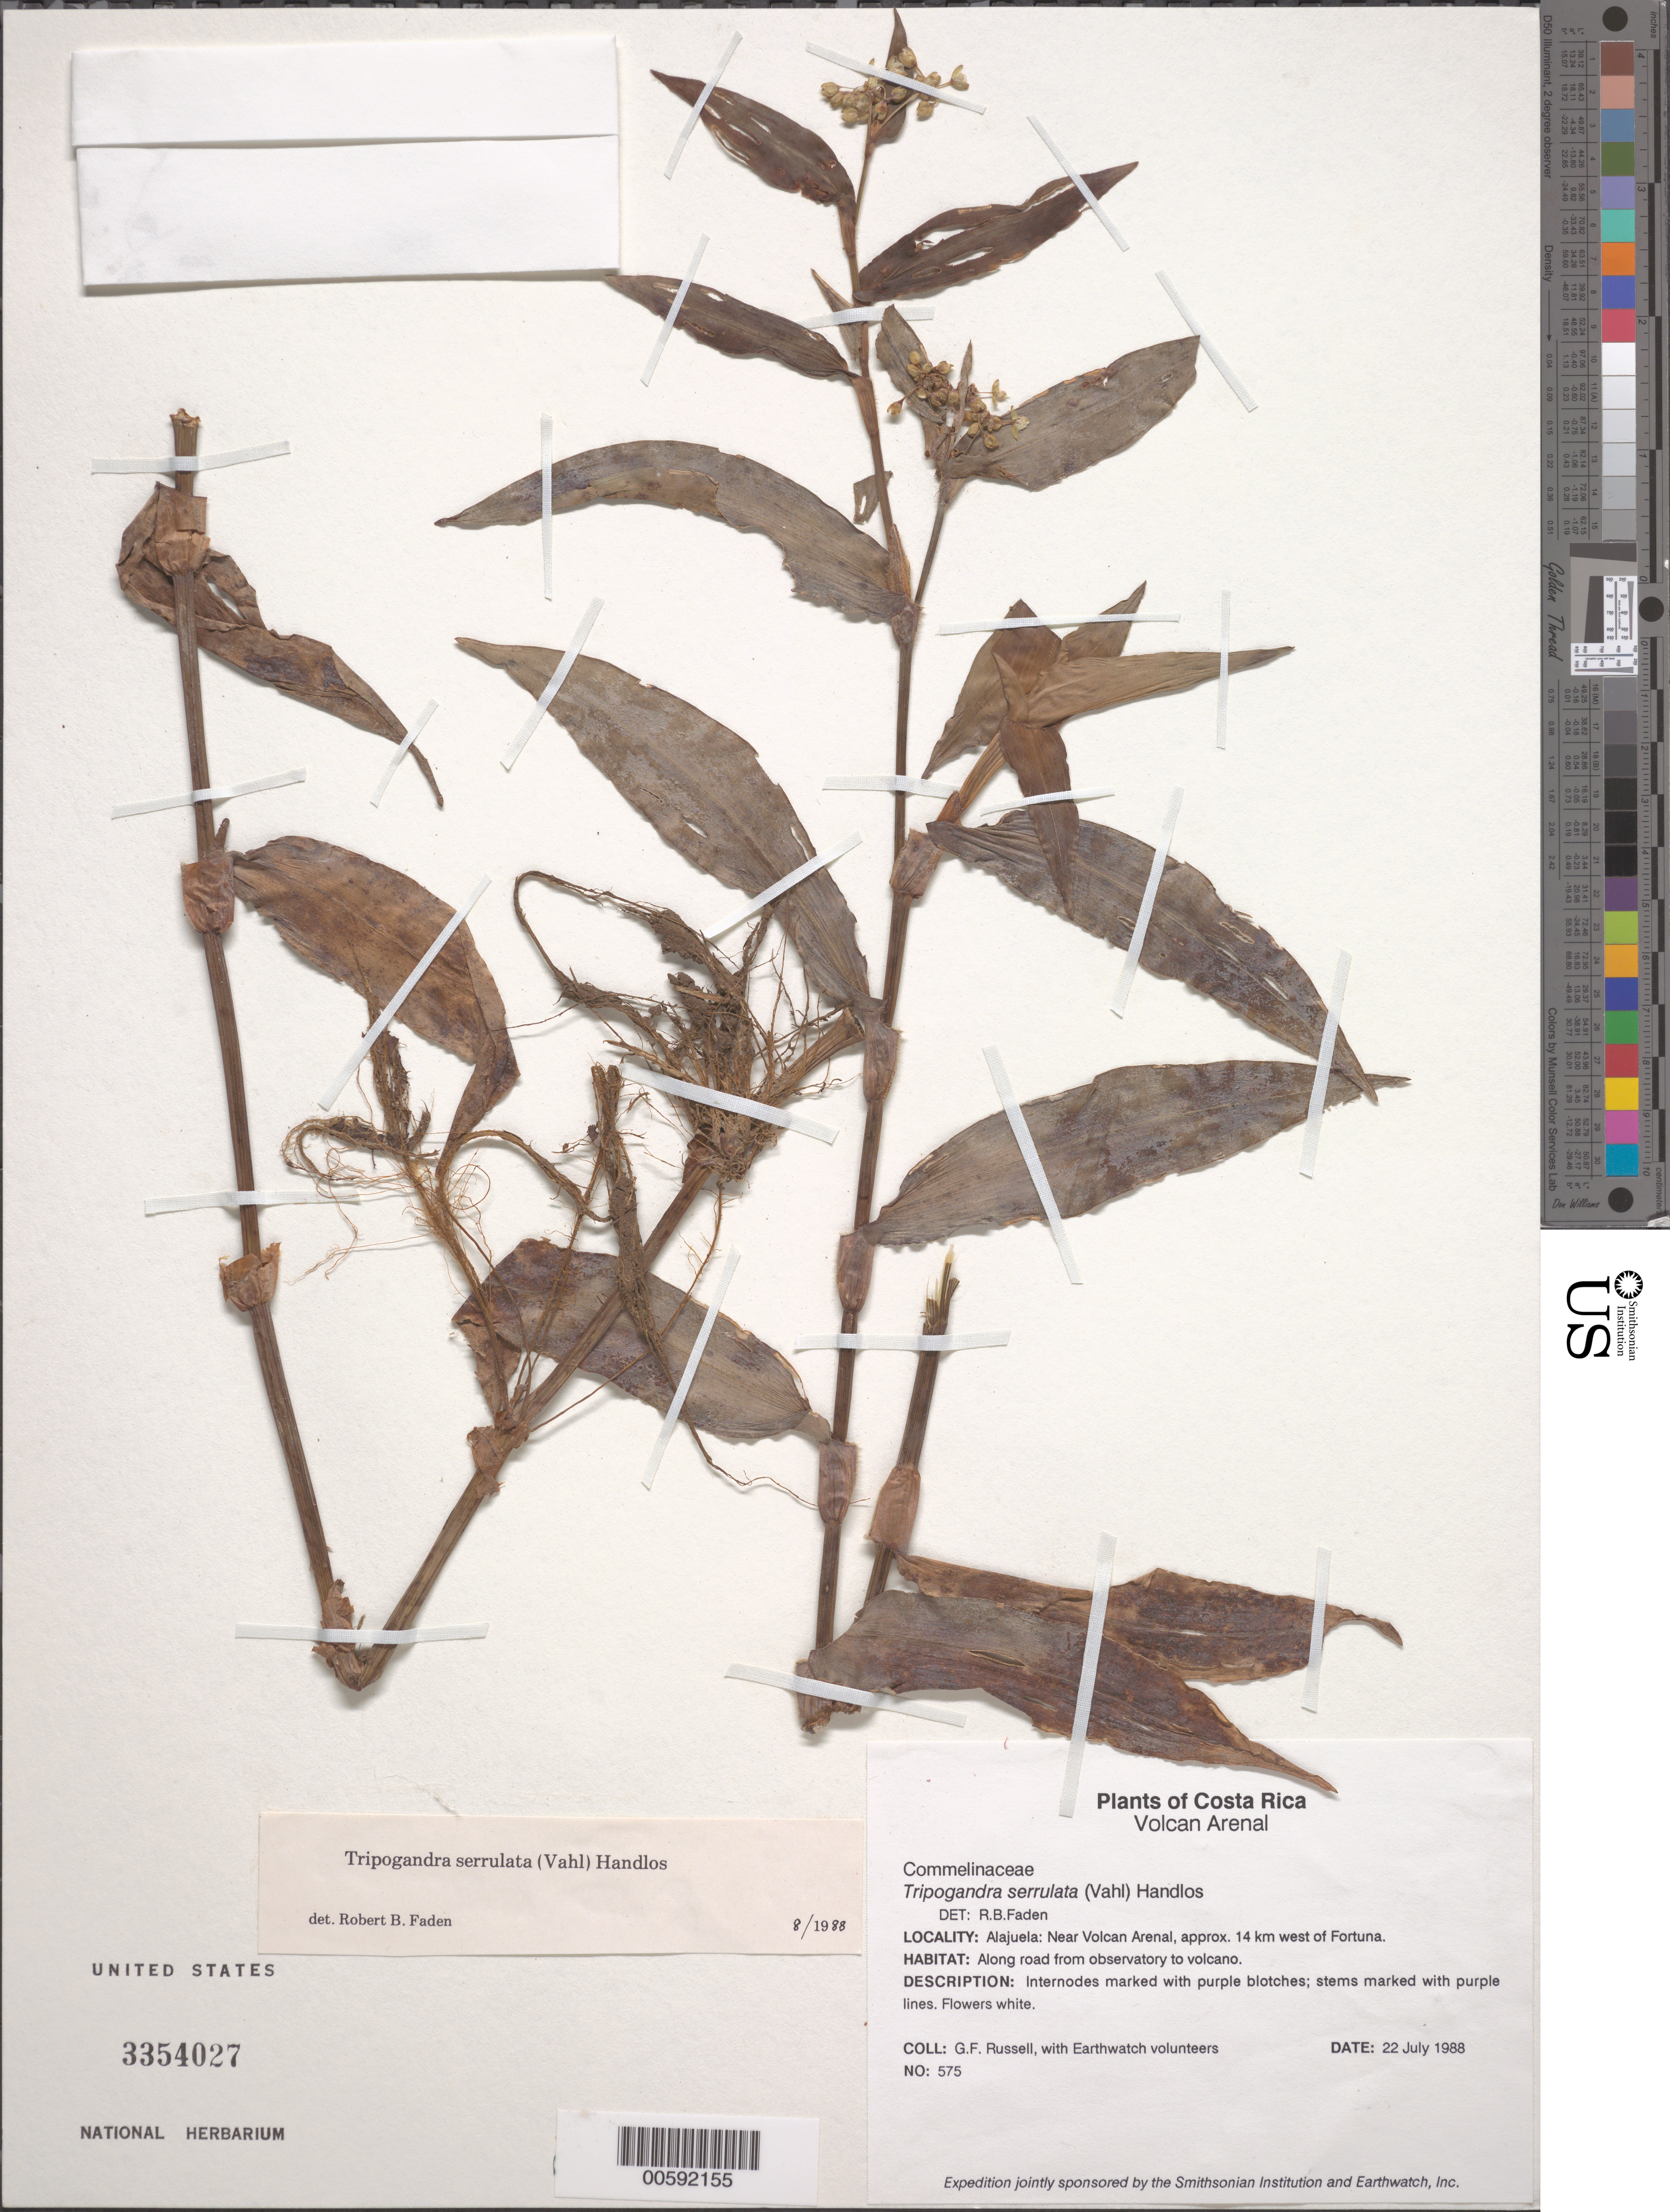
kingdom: Plantae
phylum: Tracheophyta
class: Liliopsida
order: Commelinales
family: Commelinaceae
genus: Tripogandra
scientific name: Tripogandra serrulata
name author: (Vahl) Handlos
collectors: G. Russell & Earthwatch Volunteers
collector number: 575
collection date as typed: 22 Jul 1988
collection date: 1988-07-22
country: Costa Rica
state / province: Alajuela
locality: Arenal Volcano, W of Fortuna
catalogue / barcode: US 3354027